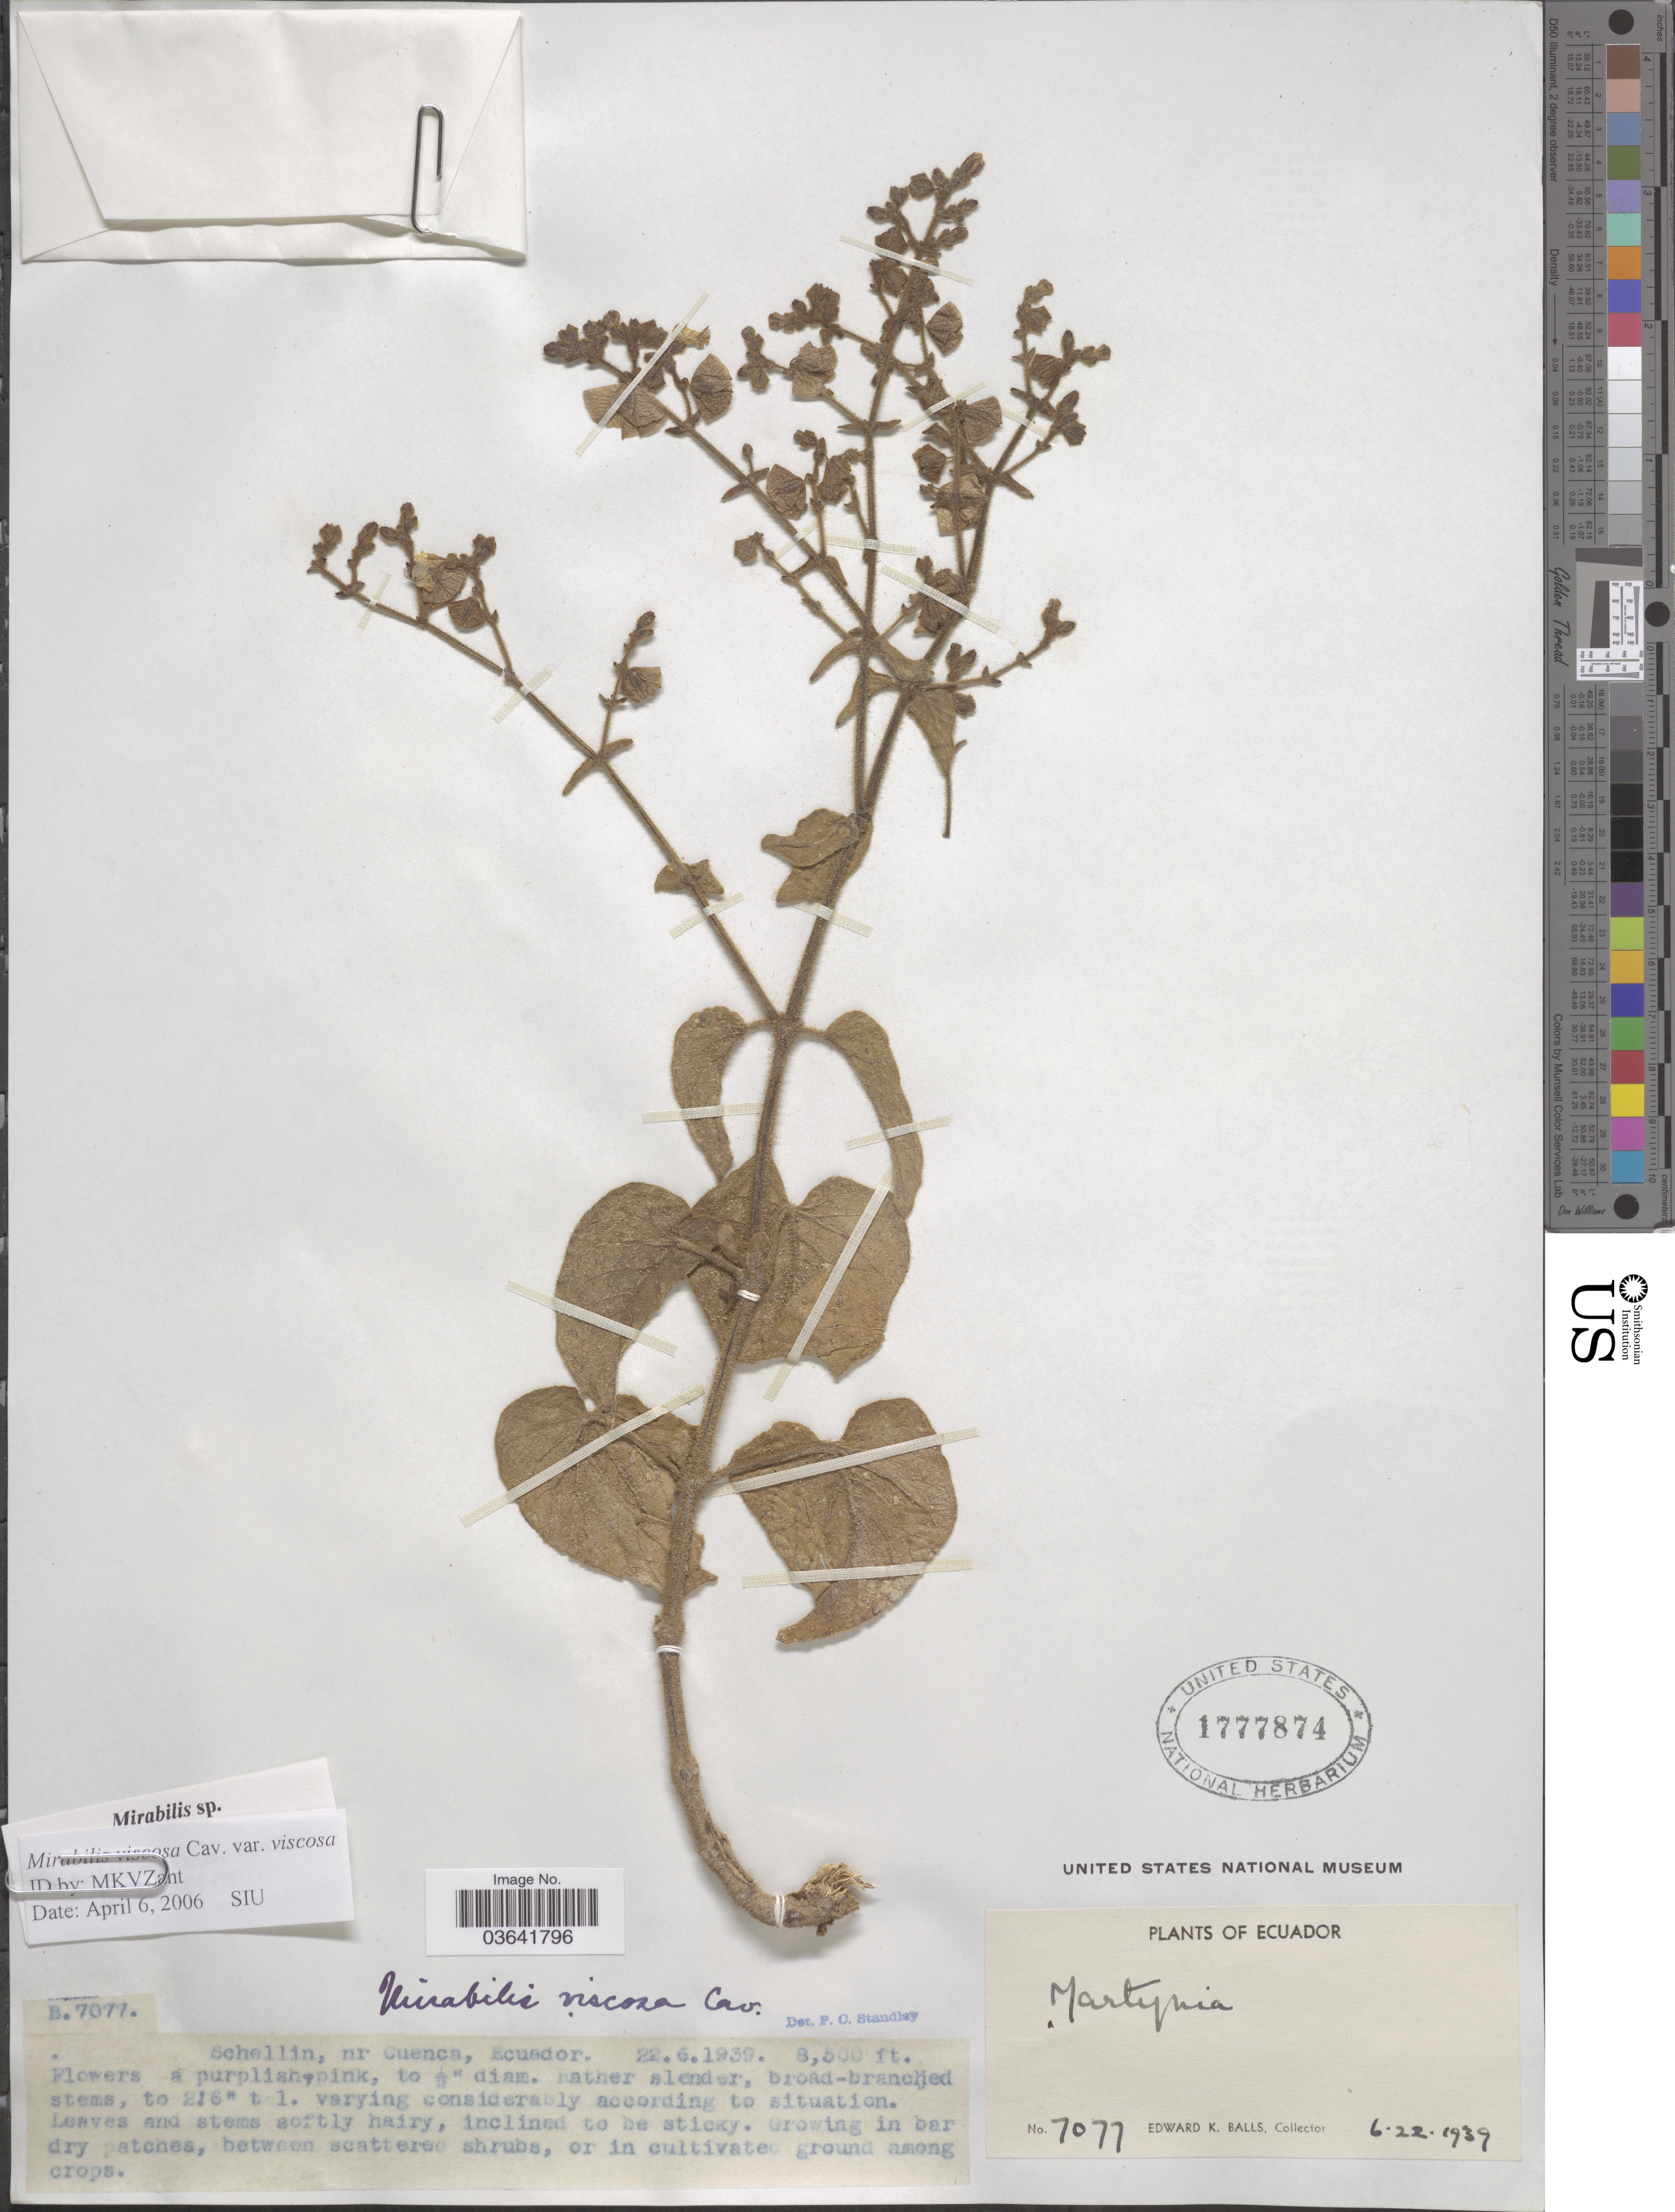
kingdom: Plantae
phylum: Tracheophyta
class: Magnoliopsida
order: Caryophyllales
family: Nyctaginaceae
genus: Mirabilis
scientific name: Mirabilis viscosa var. viscosa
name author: Cav.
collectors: E. K. Balls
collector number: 7077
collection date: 1939-06-22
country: Ecuador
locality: Schellin, nr Cuenca.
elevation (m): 2591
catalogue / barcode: US 1777874